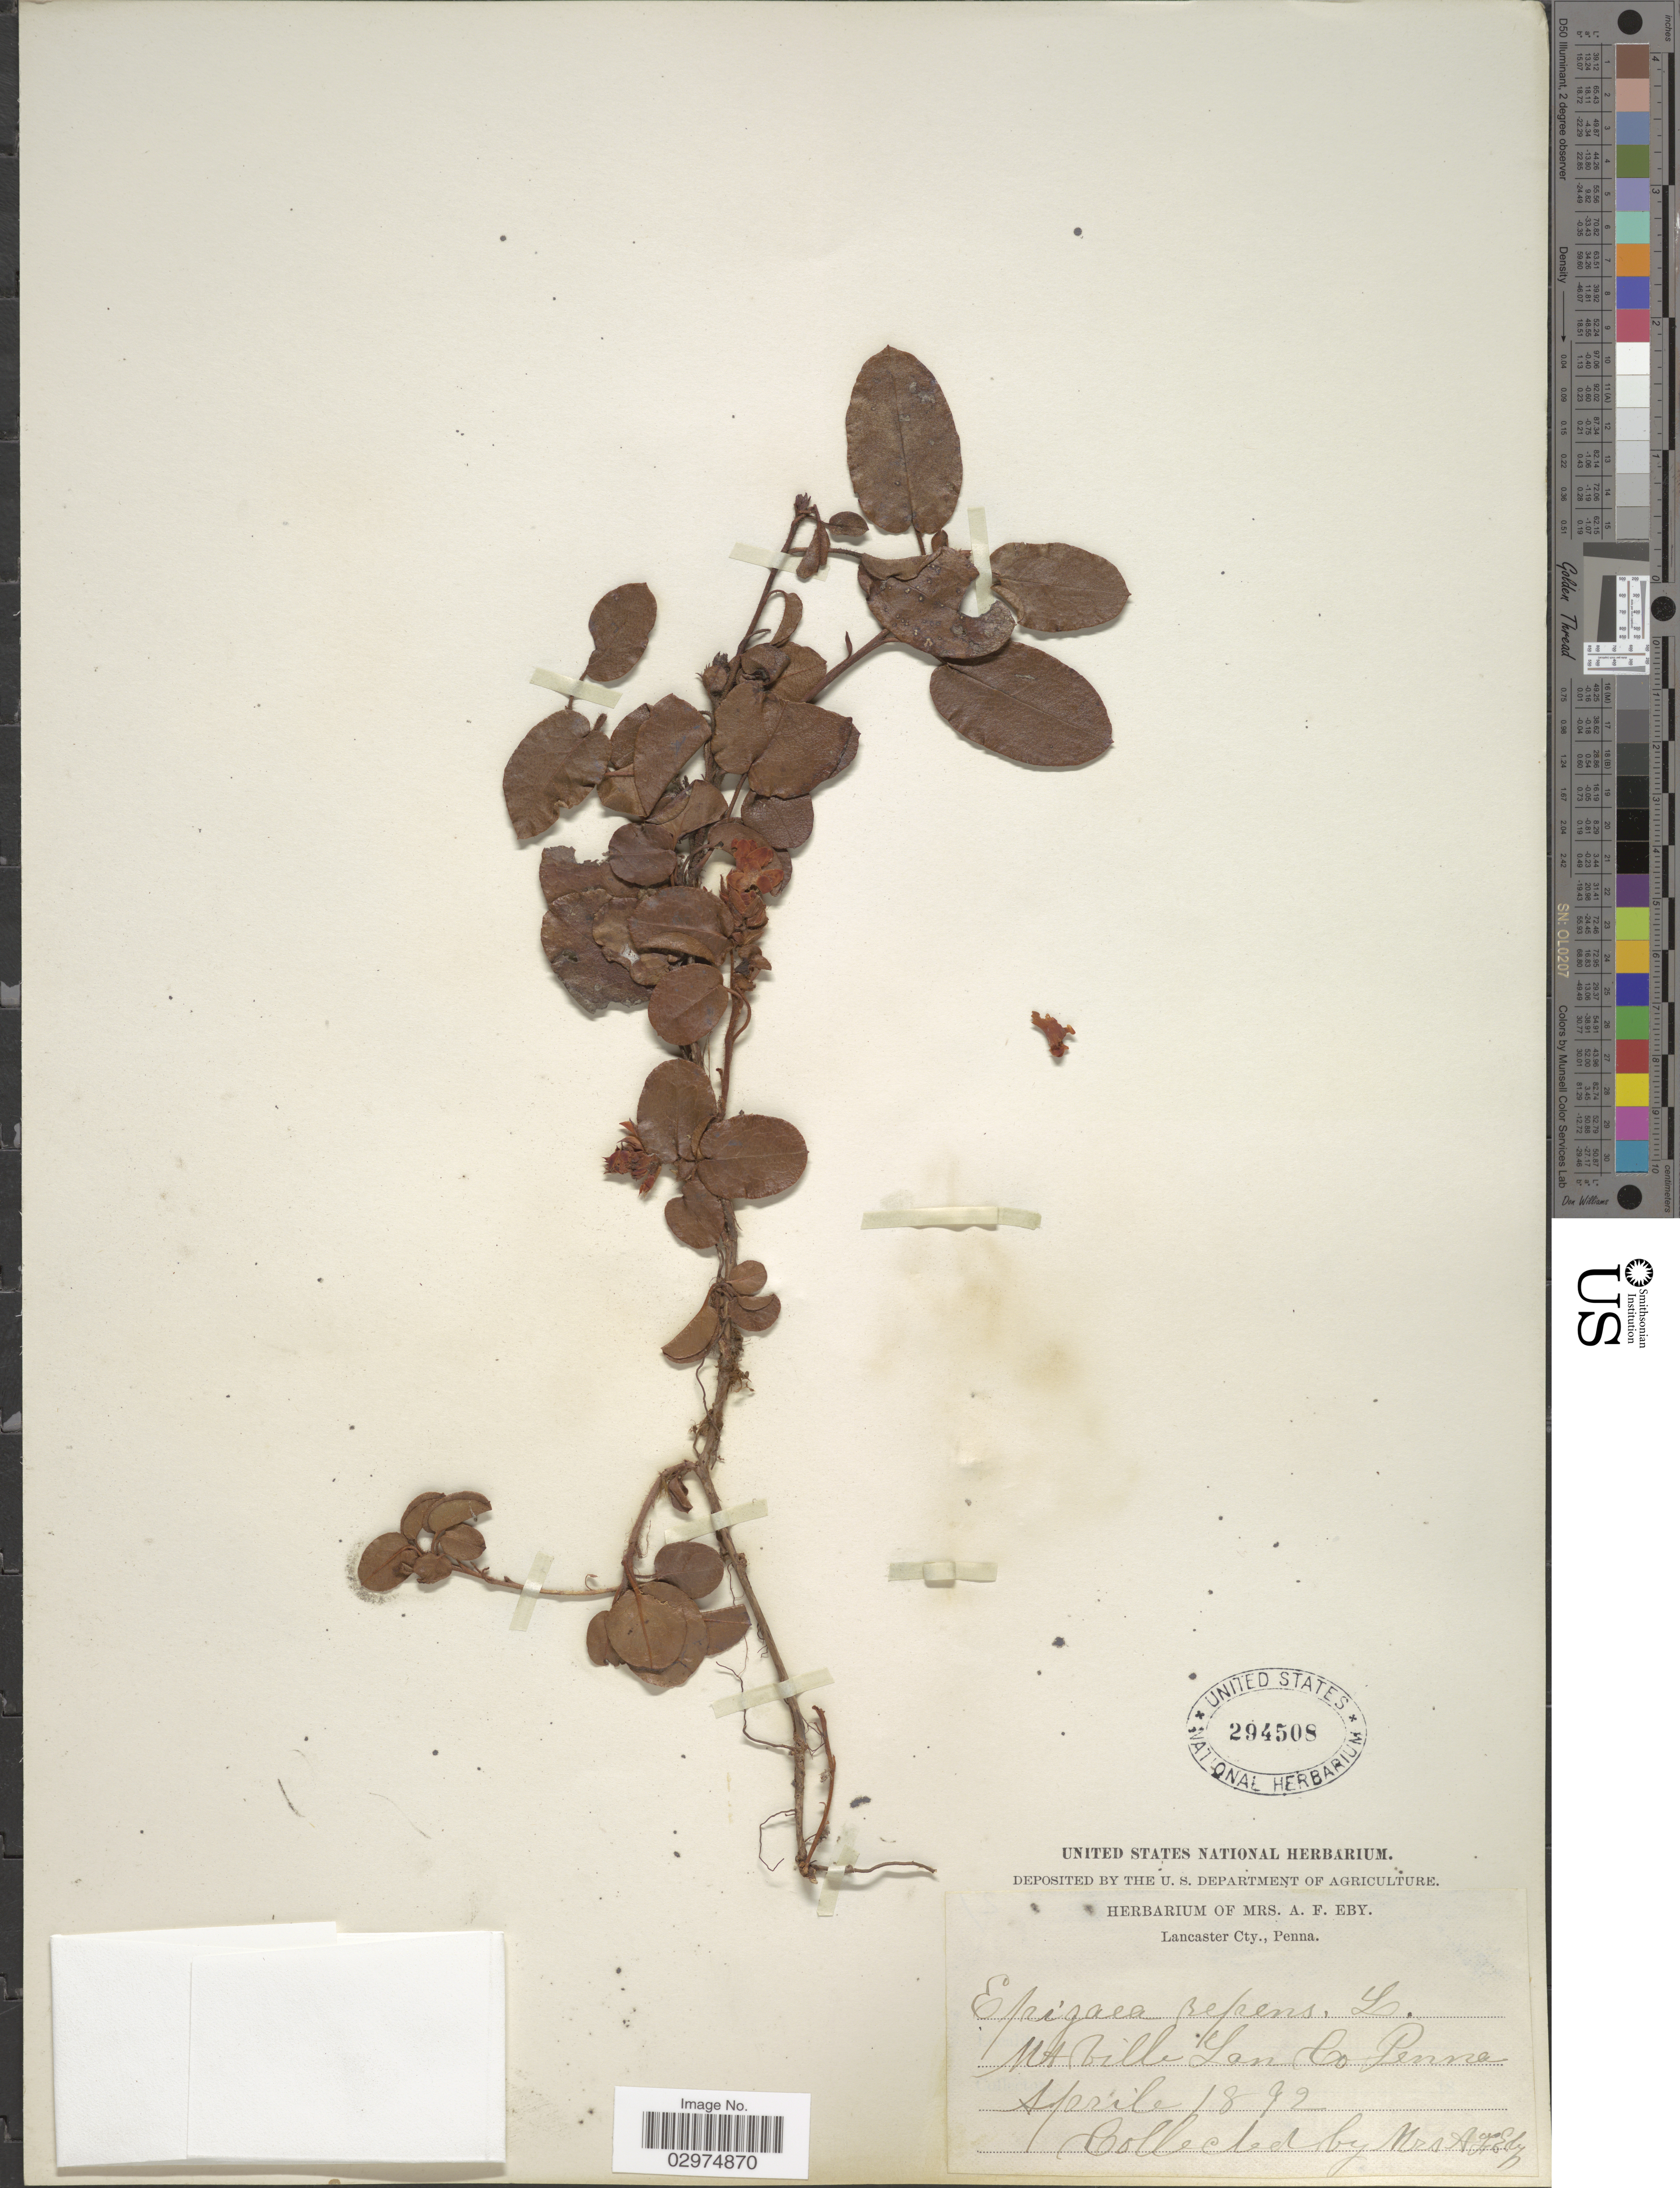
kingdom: Plantae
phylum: Tracheophyta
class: Magnoliopsida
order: Ericales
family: Ericaceae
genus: Epigaea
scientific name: Epigaea repens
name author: L.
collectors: Mrs. A. F. Eby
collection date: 1892-04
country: United States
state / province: Pennsylvania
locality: Mt. Ville Lan. Co.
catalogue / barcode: US 294508